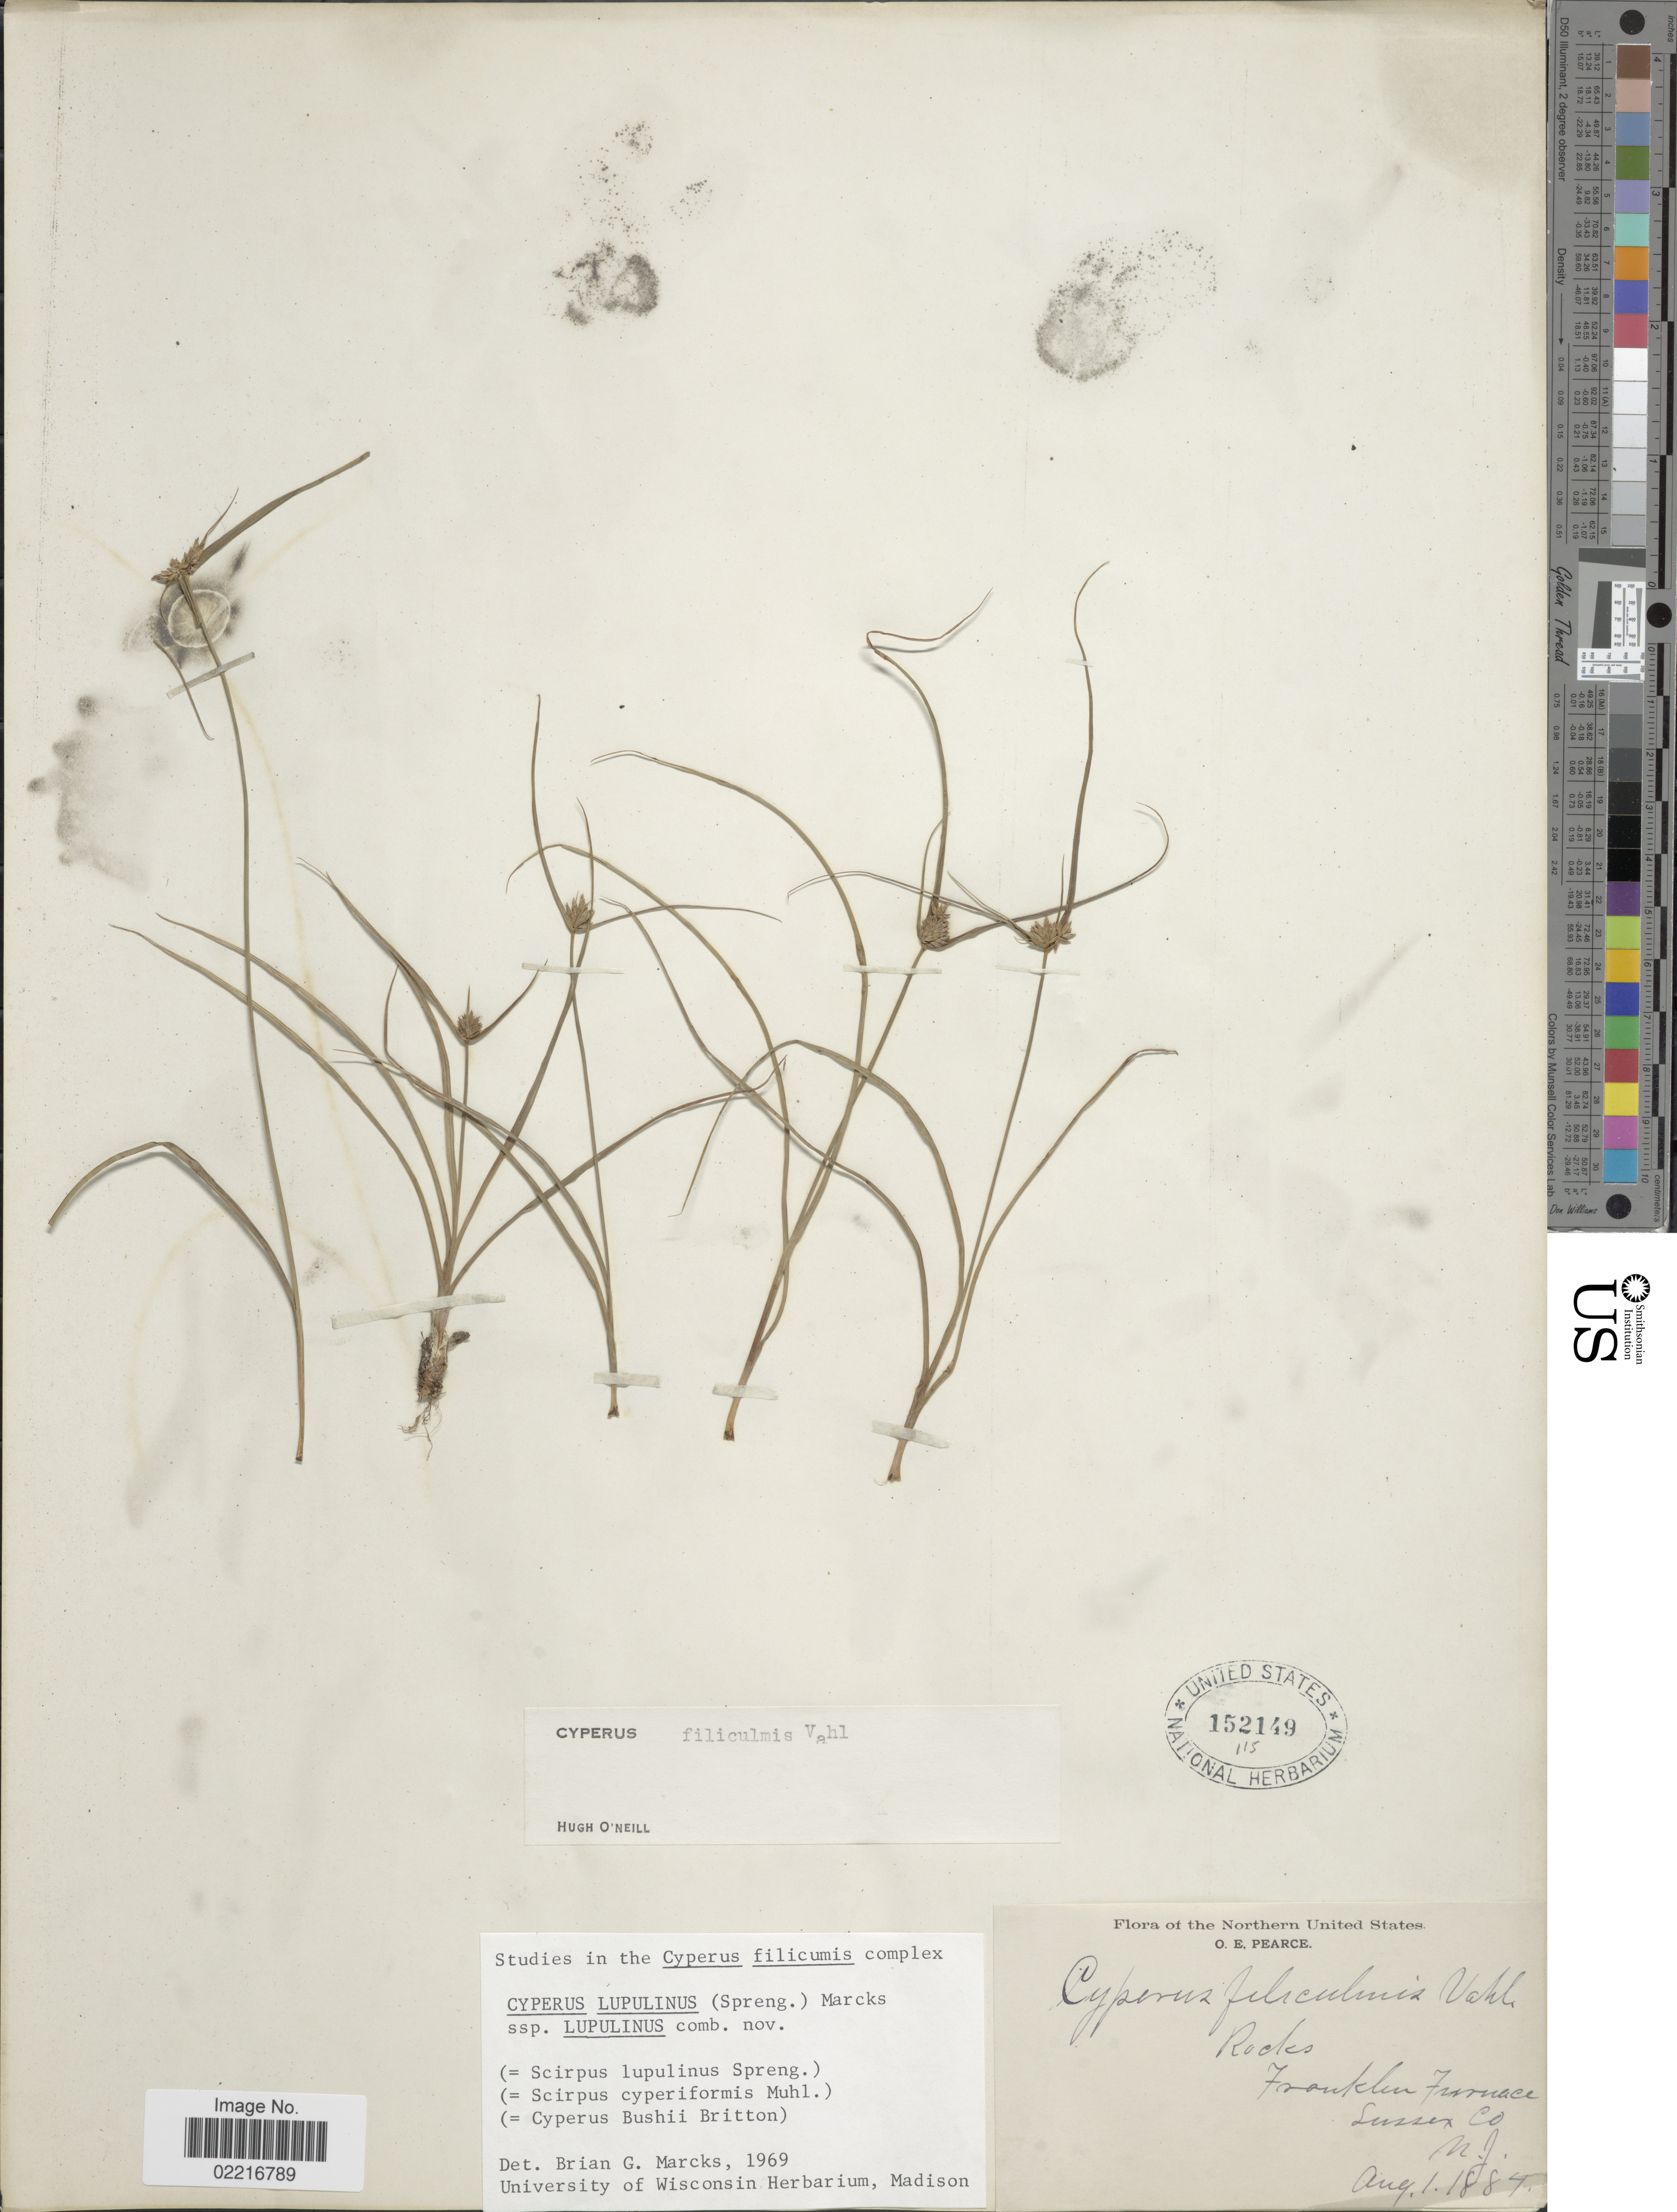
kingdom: Plantae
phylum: Tracheophyta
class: Liliopsida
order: Poales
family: Cyperaceae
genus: Cyperus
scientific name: Cyperus lupulinus subsp. lupulinus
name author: (Spreng.) Marcks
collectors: O. E. Pearce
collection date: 1884-08-01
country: United States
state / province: New Jersey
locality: Franklin Furnace Sussex Co. Rocks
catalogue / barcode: US 152149